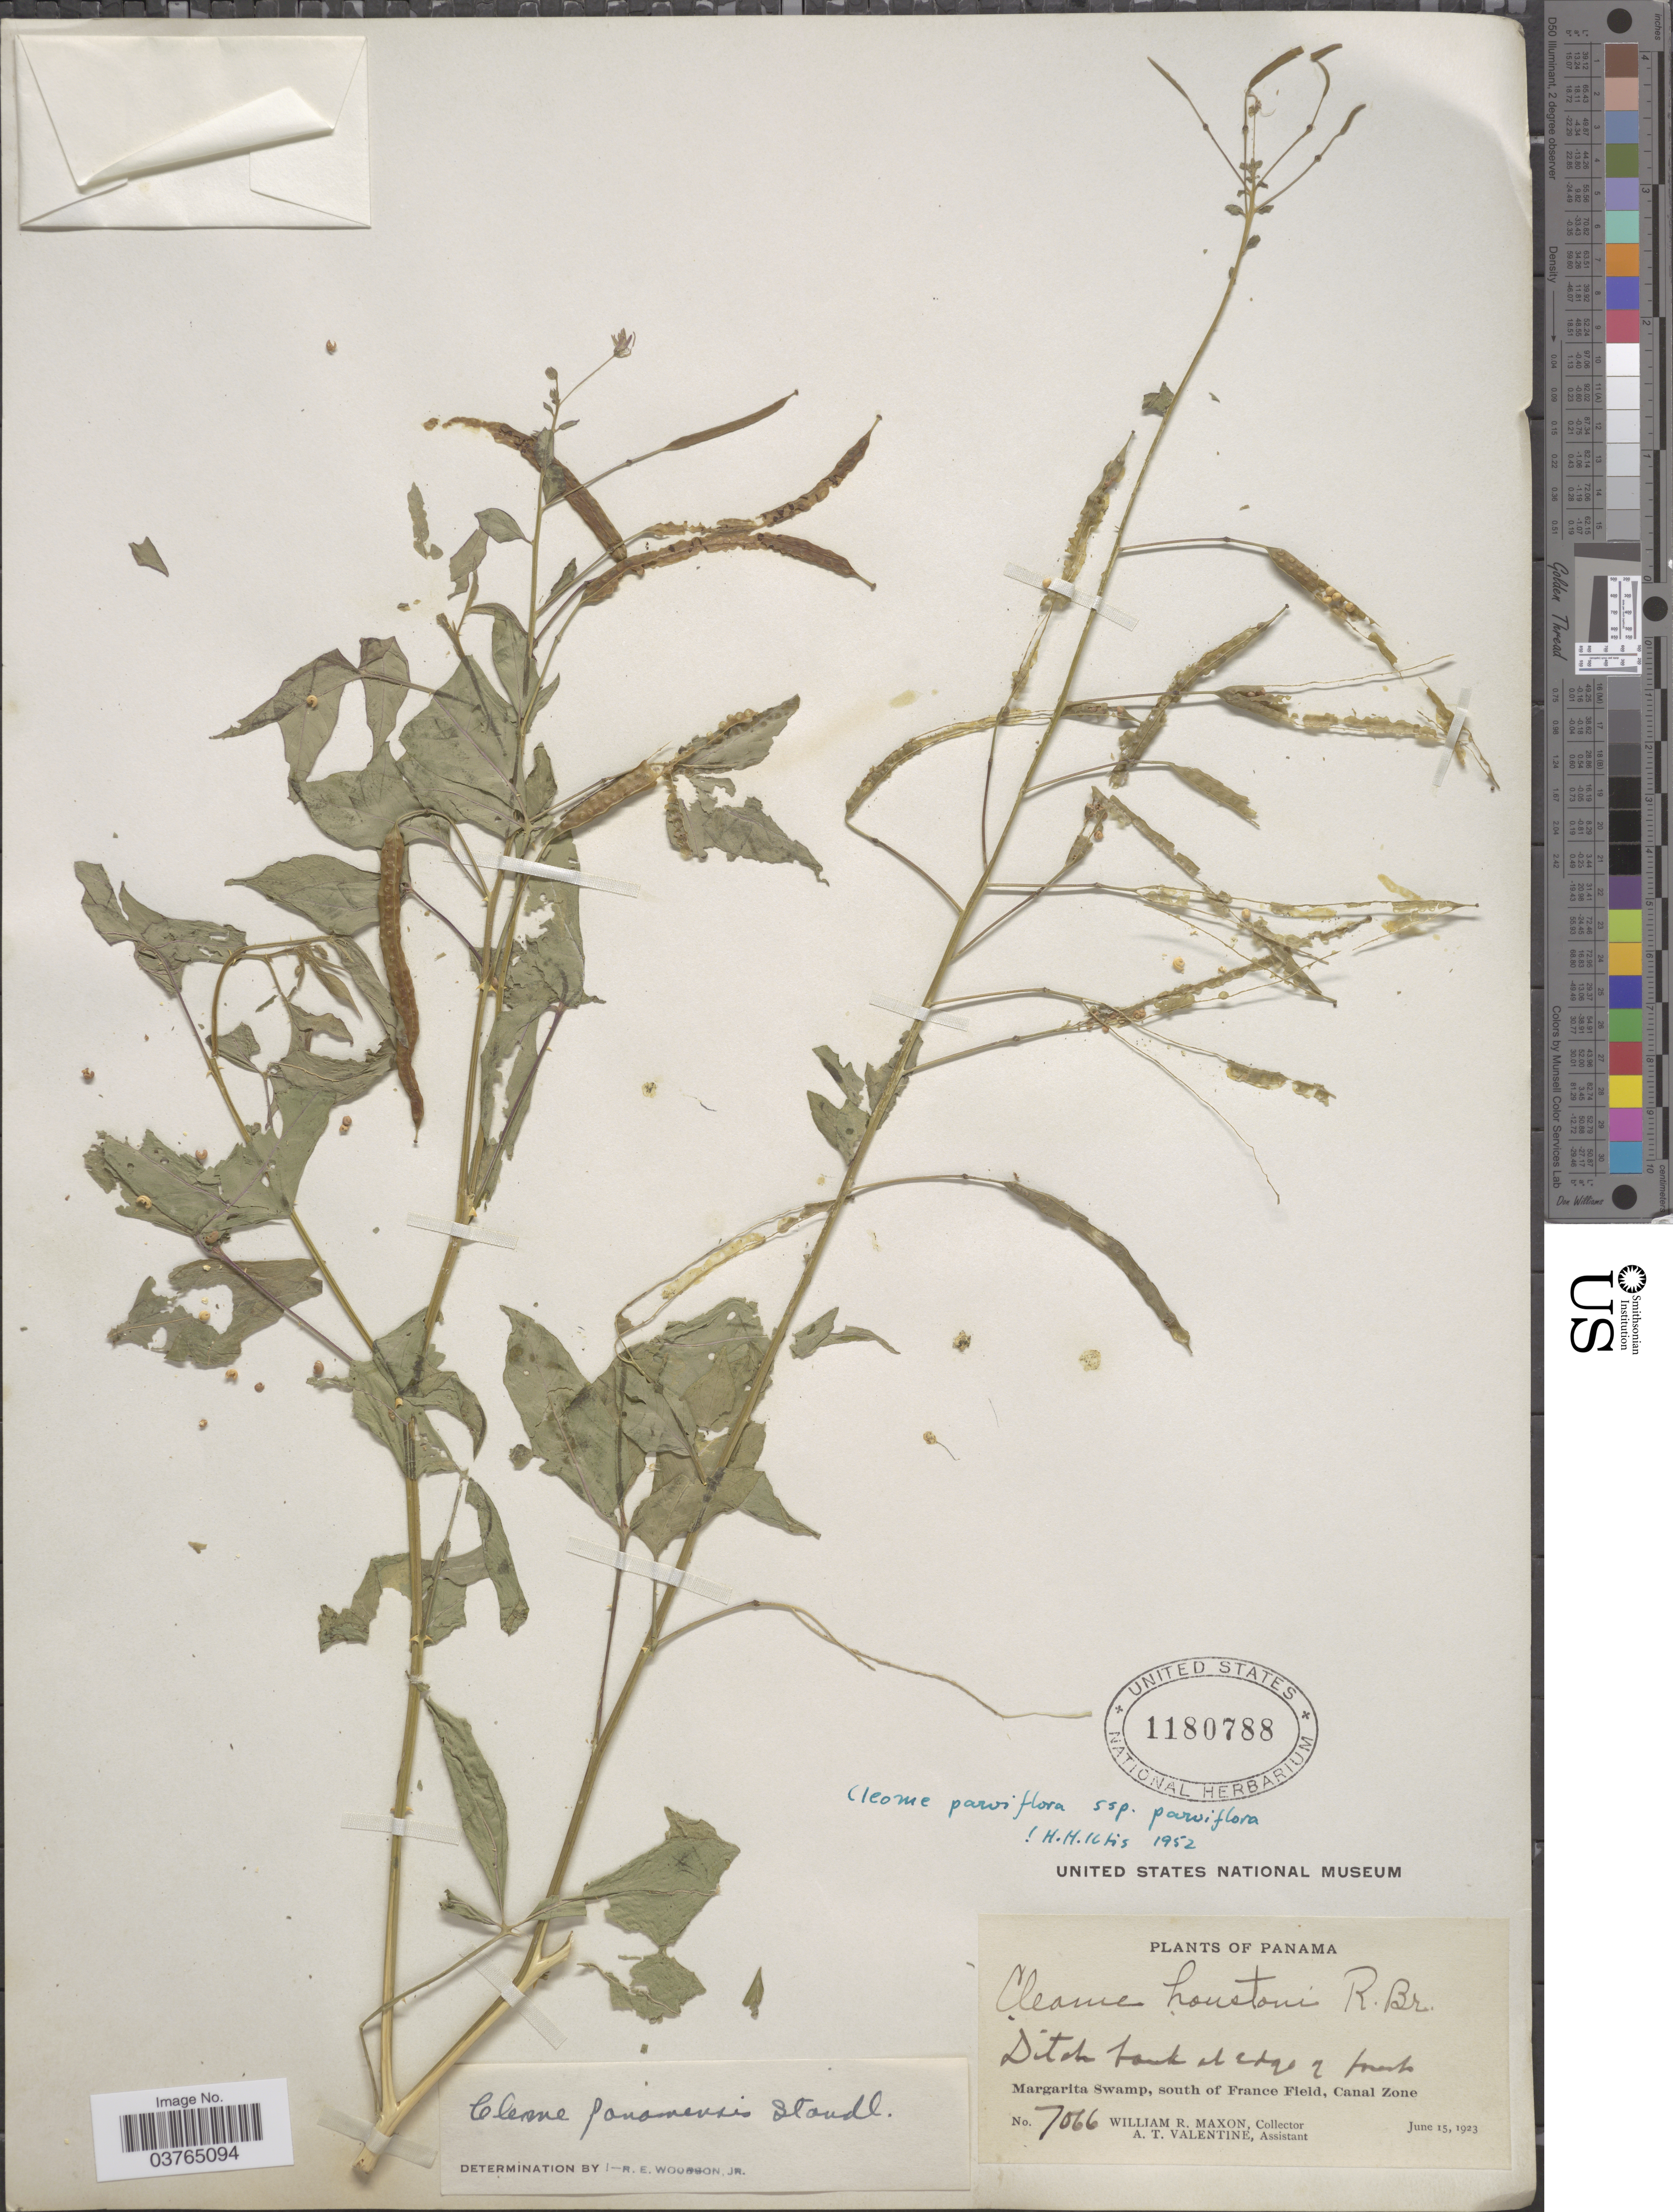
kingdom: Plantae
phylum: Tracheophyta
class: Magnoliopsida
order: Brassicales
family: Cleomaceae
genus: Tarenaya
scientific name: Tarenaya parviflora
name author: (Kunth) Iltis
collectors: W. R. Maxon & A. Valentine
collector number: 7066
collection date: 1923-06-15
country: Panama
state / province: Colón / Panamá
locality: Margarita Swamp, south of France Field, Canal Zone.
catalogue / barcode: US 1180788